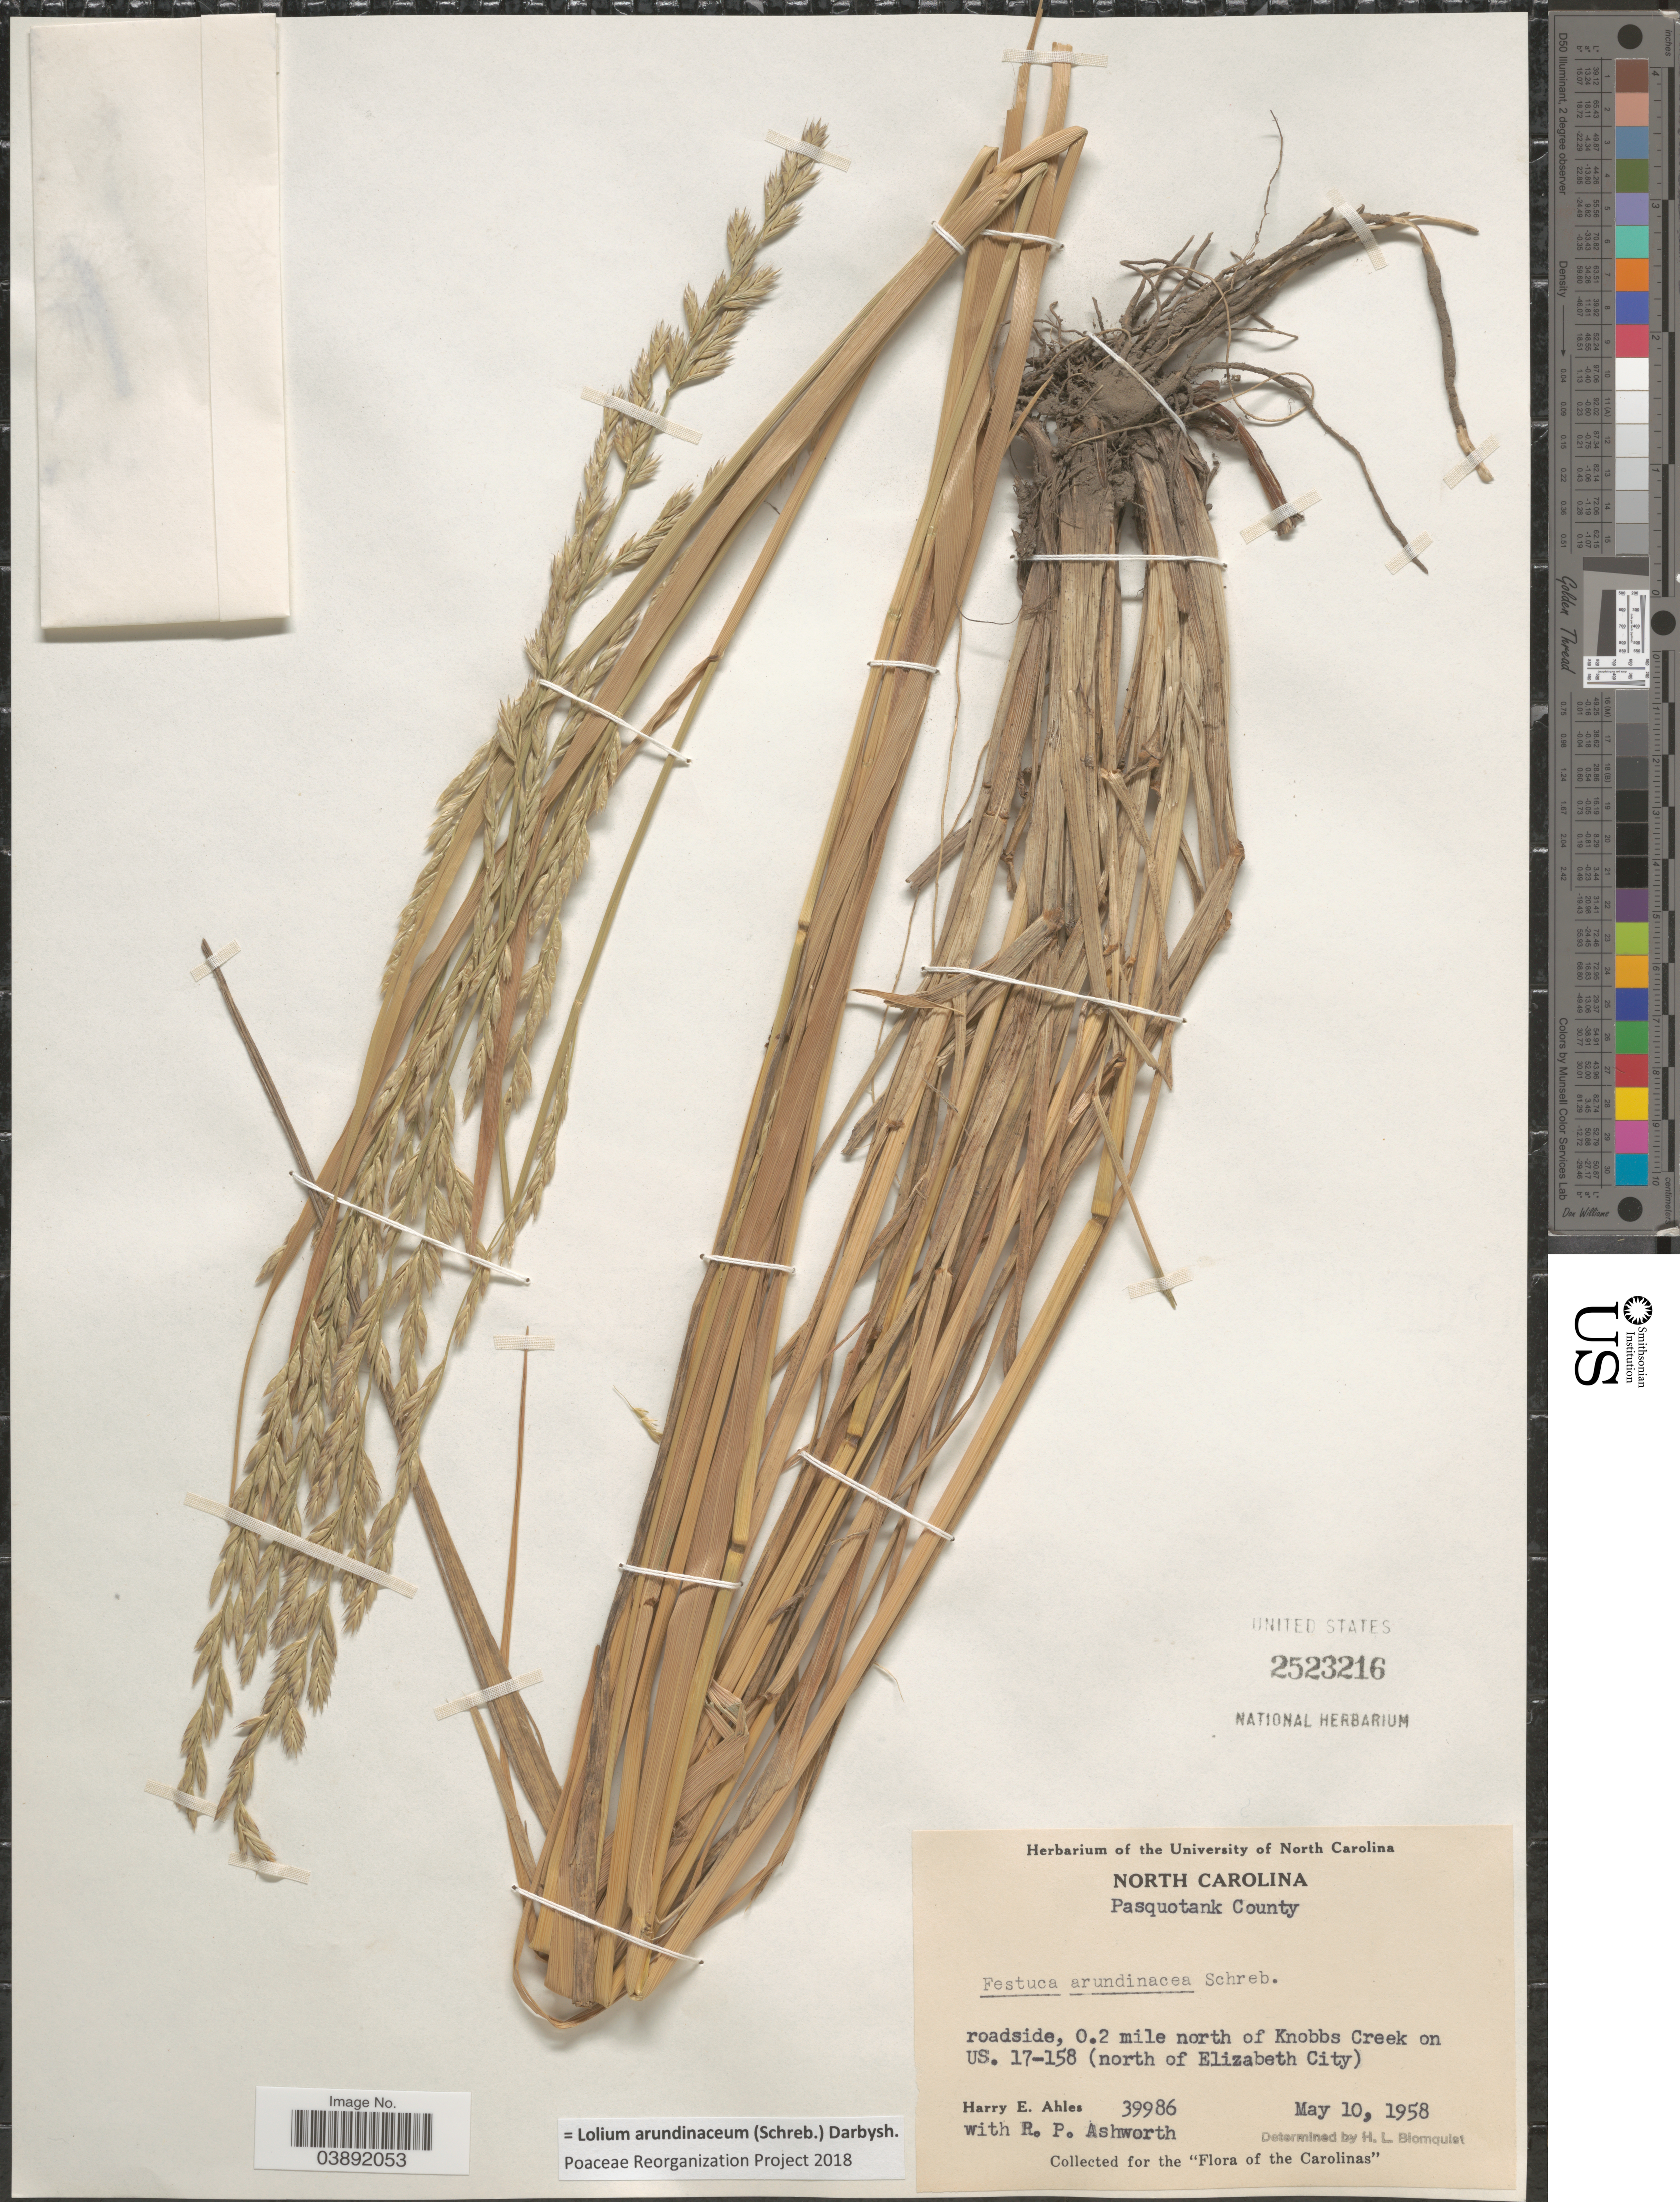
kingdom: Plantae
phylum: Tracheophyta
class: Liliopsida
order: Poales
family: Poaceae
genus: Lolium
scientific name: Lolium arundinaceum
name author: (Schreb.) Darbysh.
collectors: H. E. Ahles & R. Ashworth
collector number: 39986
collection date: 1958-05-10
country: United States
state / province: North Carolina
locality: Pasquotank County. Roadside, 0.2 mile north of Knobbs Creek on US. 17-158 (north of Elizabeth City).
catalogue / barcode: US 2523216